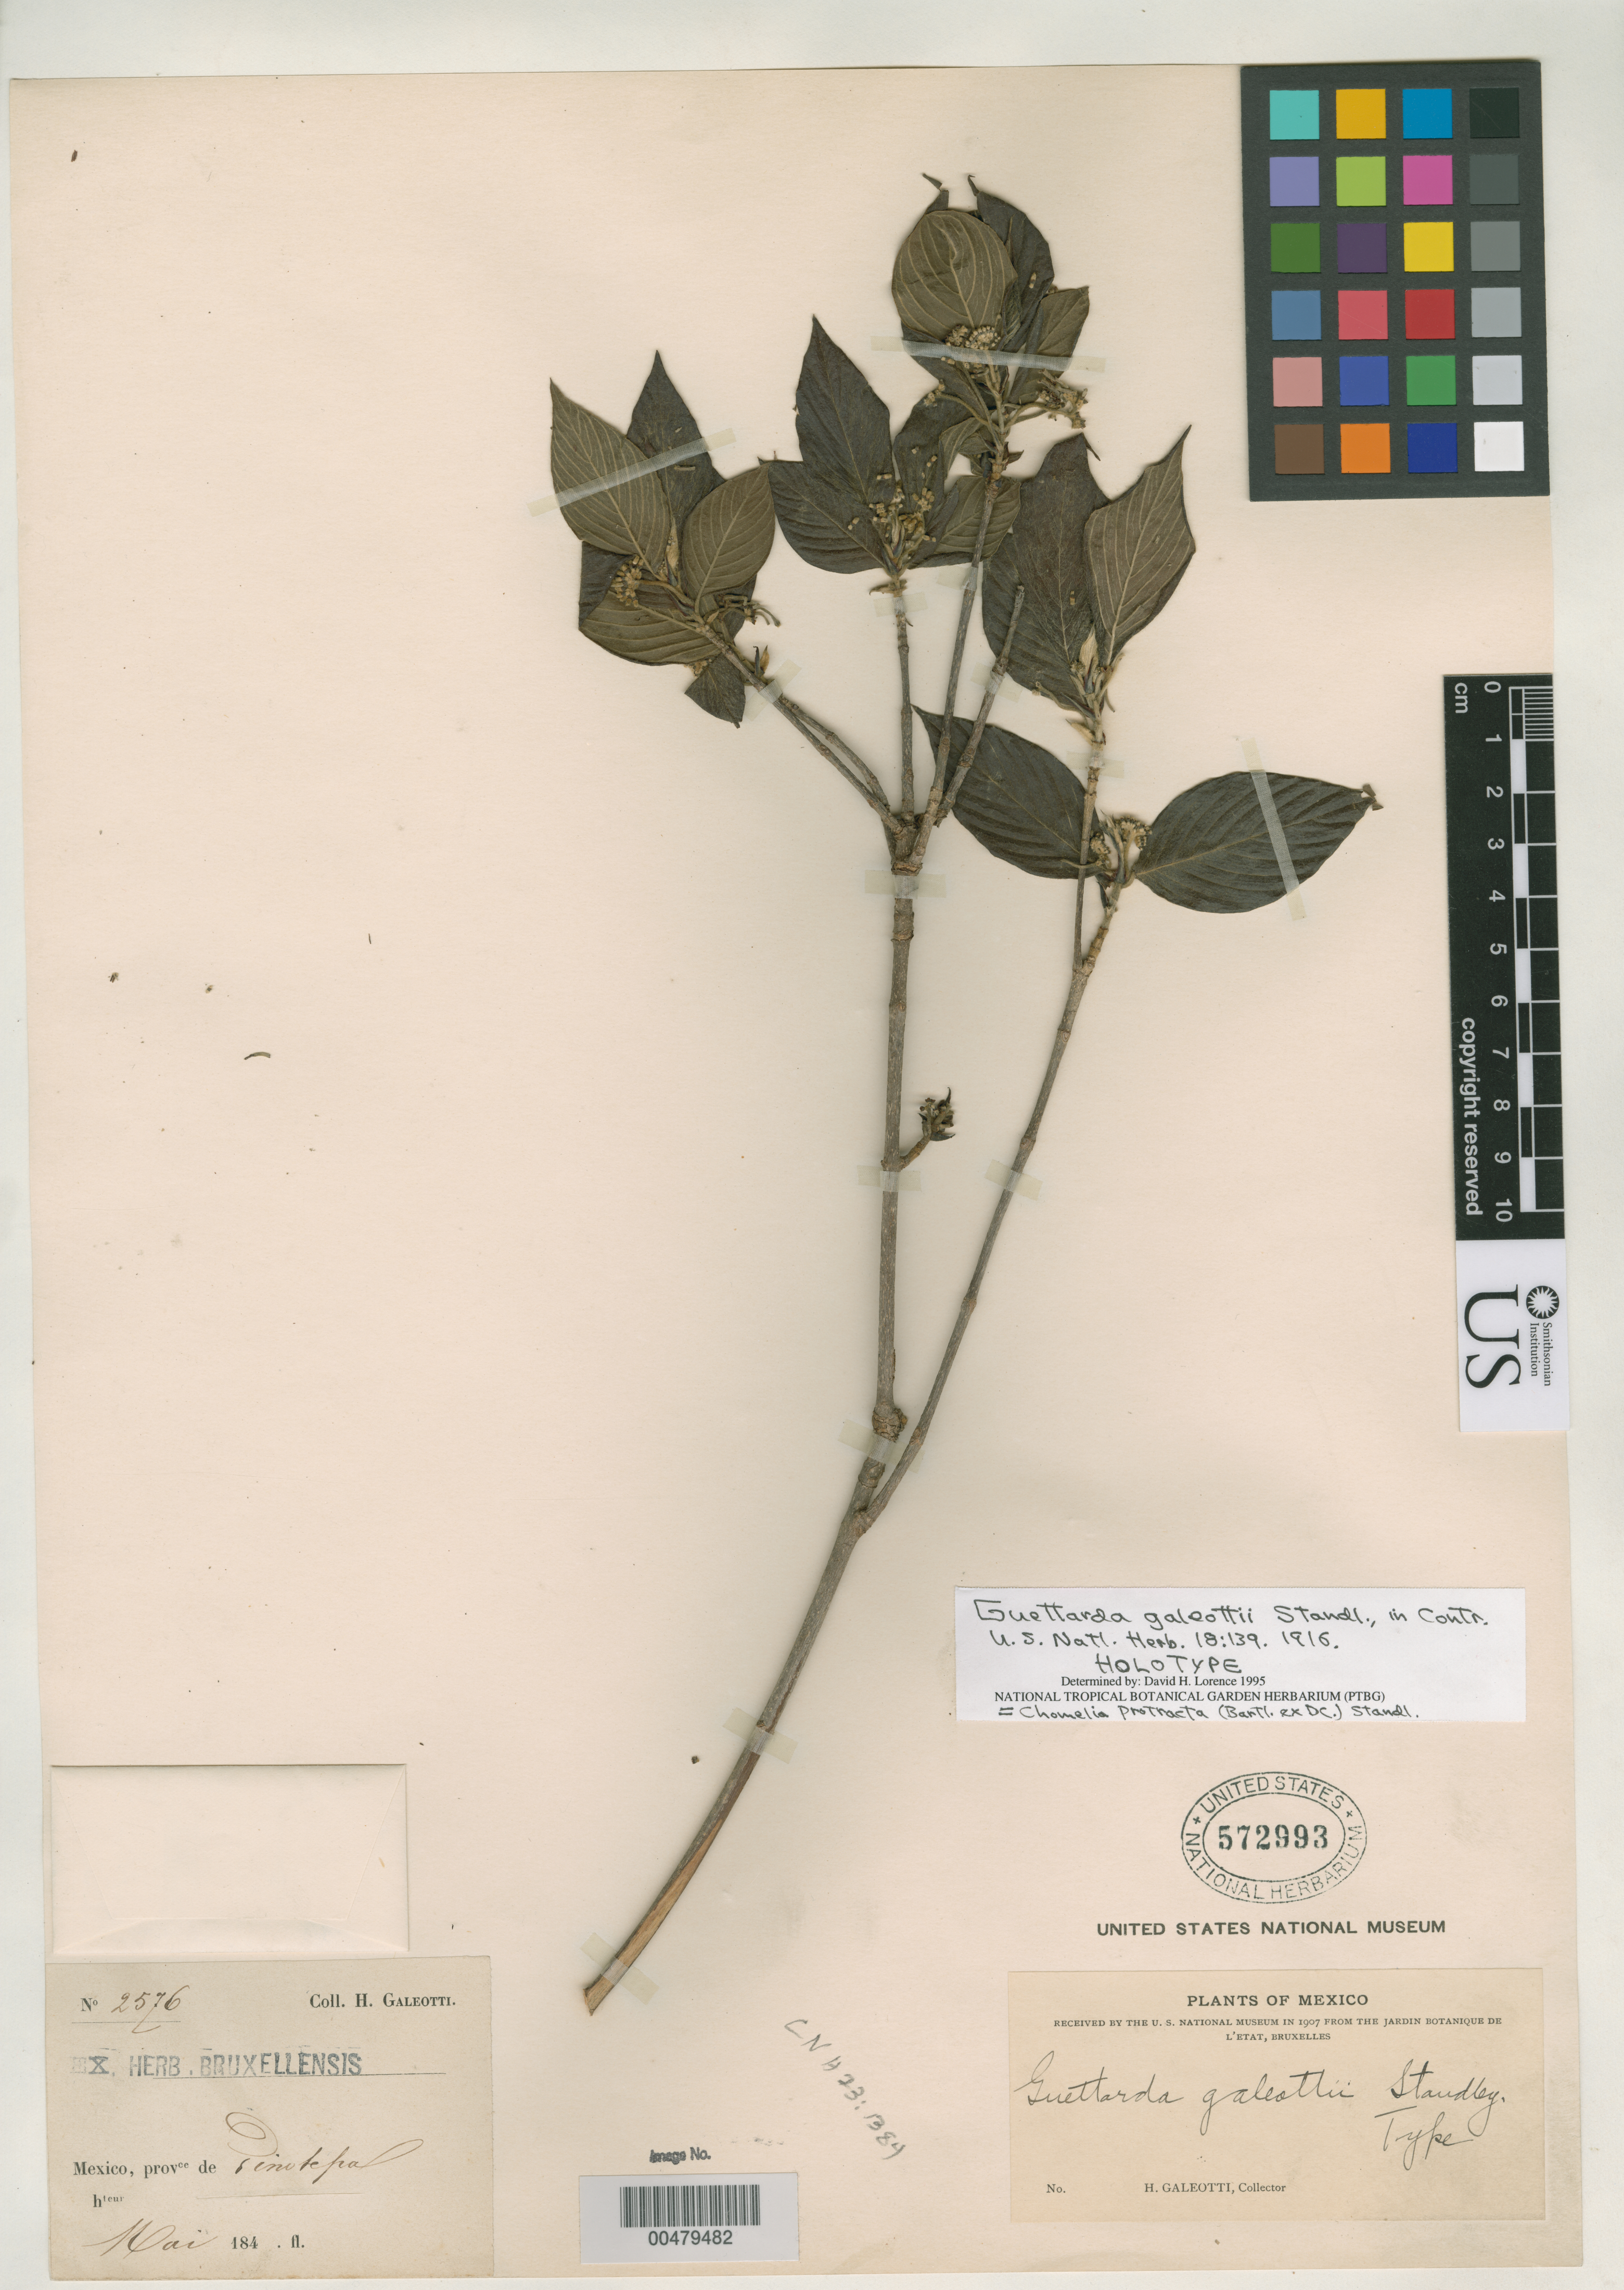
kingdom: Plantae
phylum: Tracheophyta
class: Magnoliopsida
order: Gentianales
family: Rubiaceae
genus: Guettarda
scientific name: Guettarda galeottii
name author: Standl.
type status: Holotype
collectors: H. G. Galeotti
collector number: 2576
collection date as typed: Mar 184-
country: Mexico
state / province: Oaxaca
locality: Pinotepa.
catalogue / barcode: US 572993